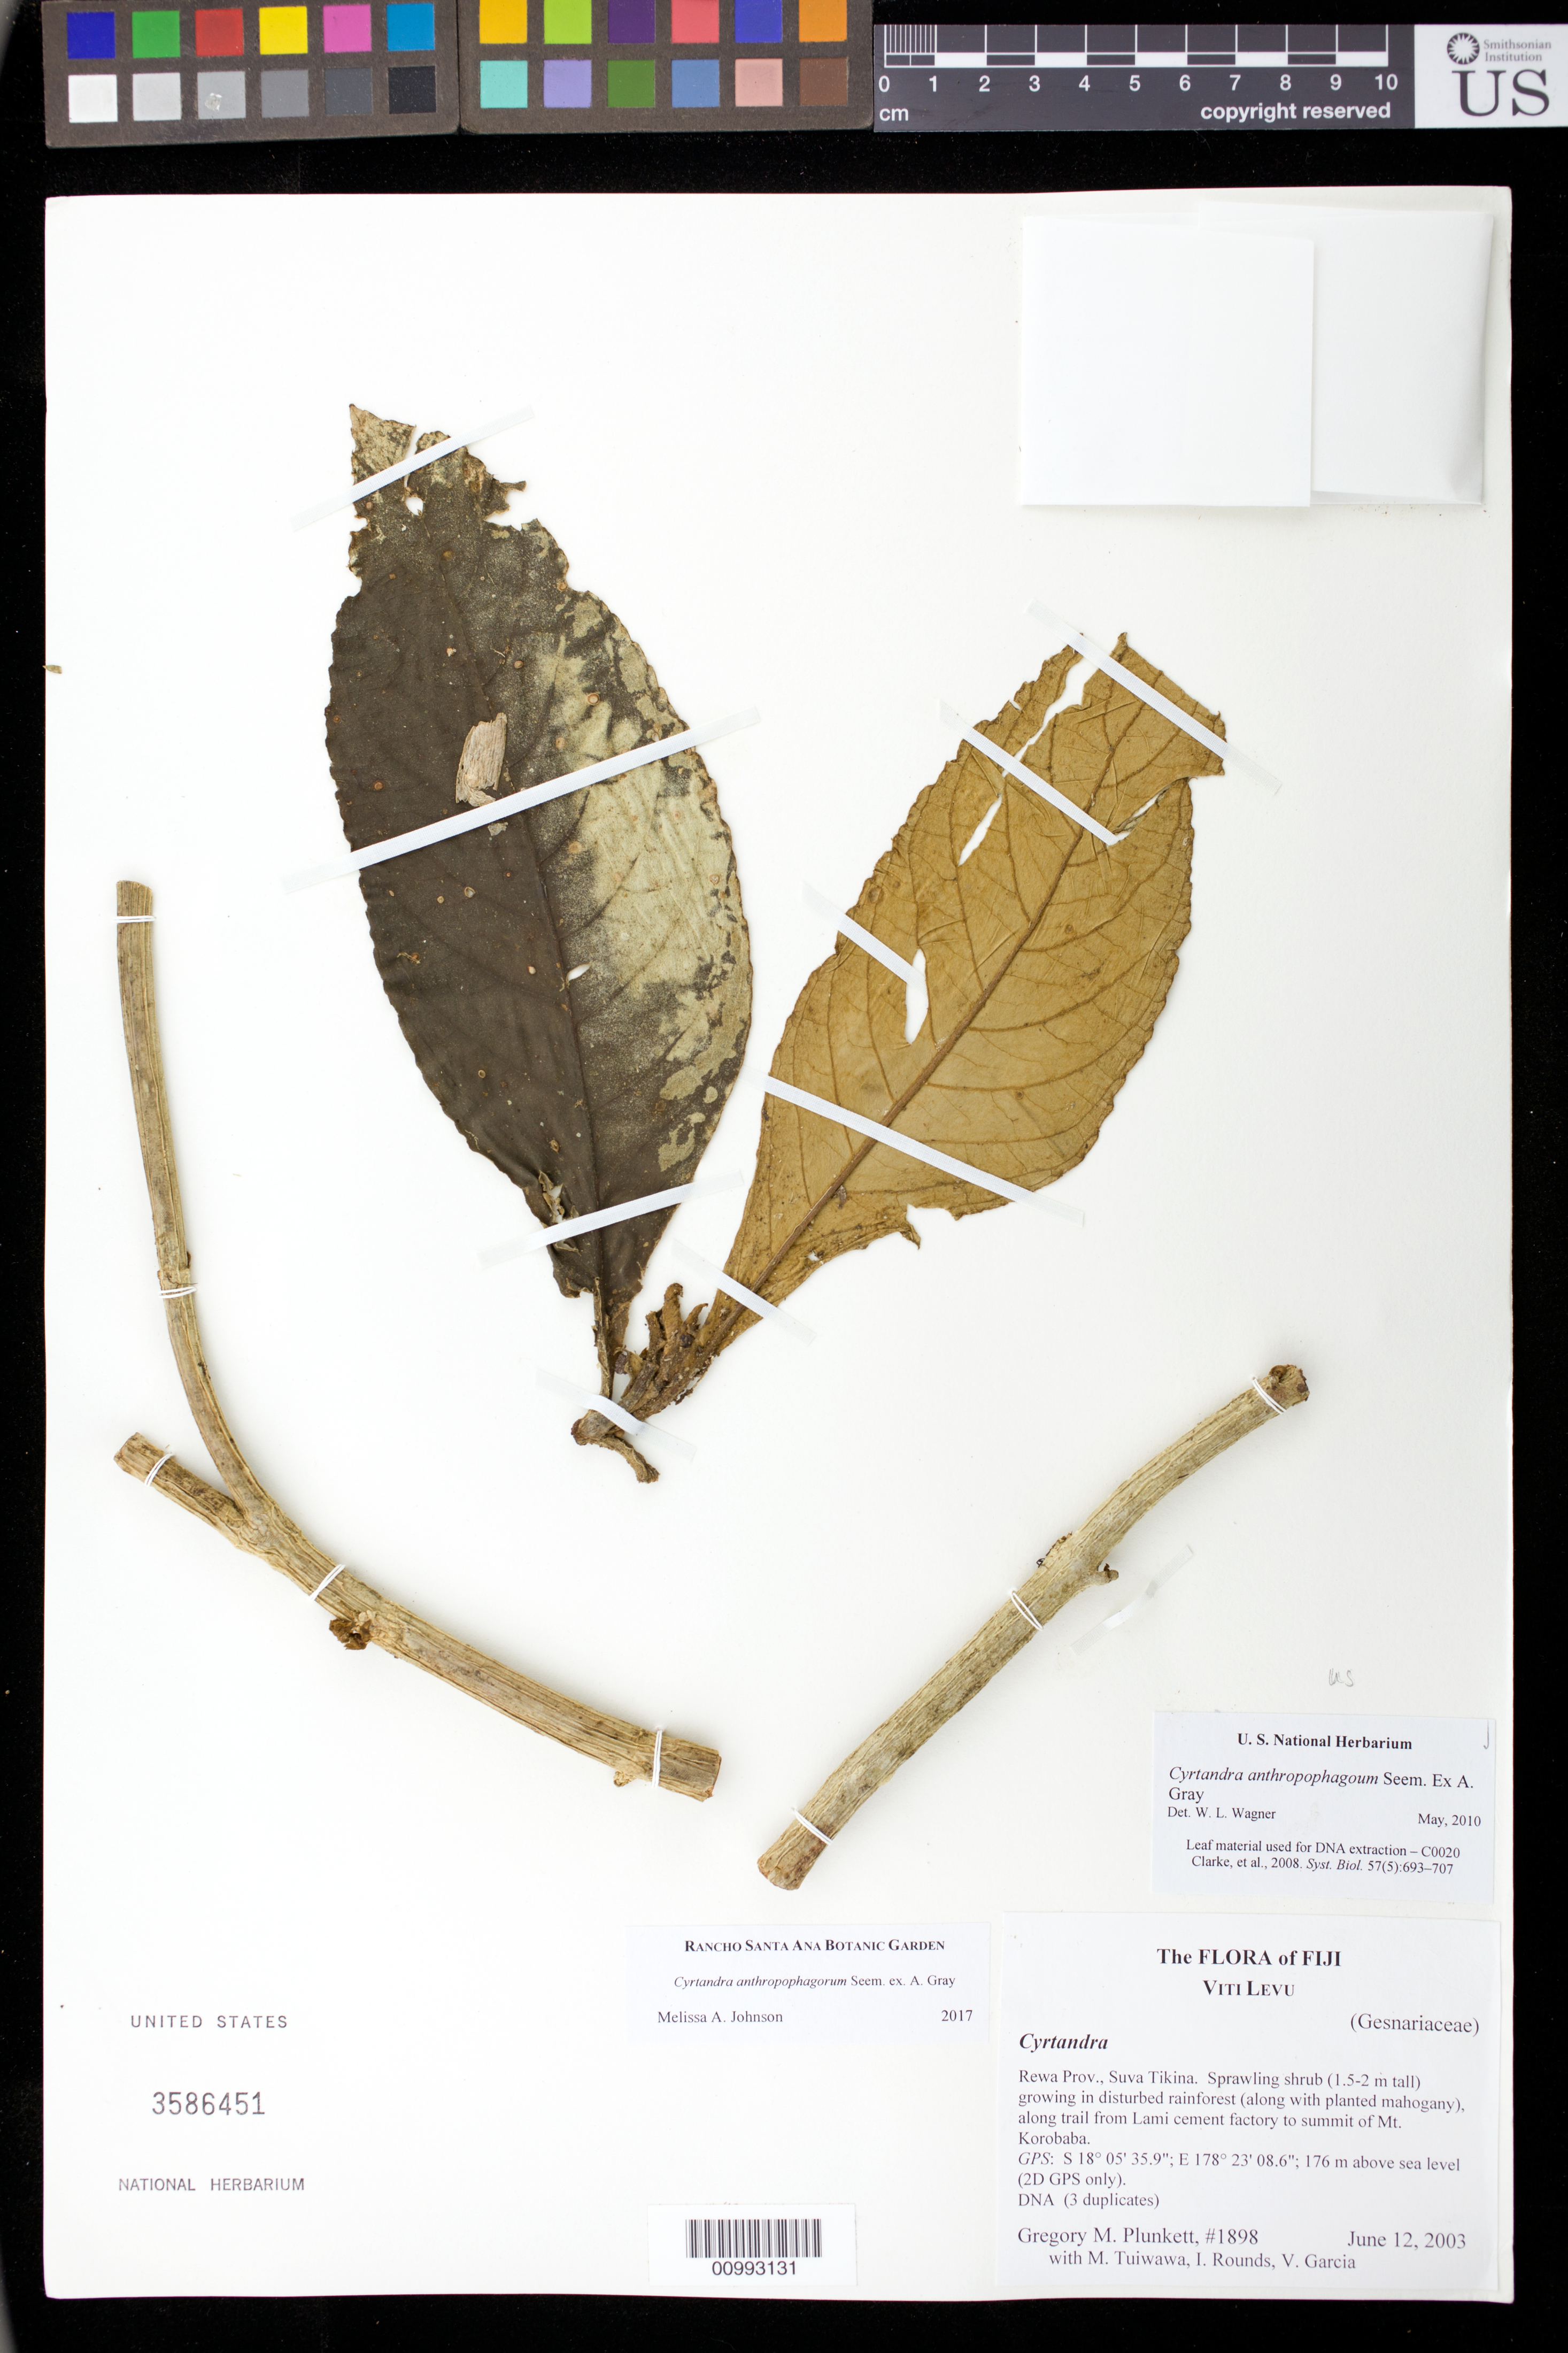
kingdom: Plantae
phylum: Tracheophyta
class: Magnoliopsida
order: Lamiales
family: Gesneriaceae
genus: Cyrtandra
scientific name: Cyrtandra anthropophagorum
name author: Seem. ex A. Gray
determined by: Johnson, Melissa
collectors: G. M. Plunkett & et al.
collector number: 1898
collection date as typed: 12 Jun 2003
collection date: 2003-06-12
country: Fiji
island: Viti Levu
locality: Rewa Prov., Suva Tikina, along trail from Lami cement factoy to summit of Mt. Koobaba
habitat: disturbed forest (along with planted majogany)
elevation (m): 176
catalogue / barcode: US 3586451